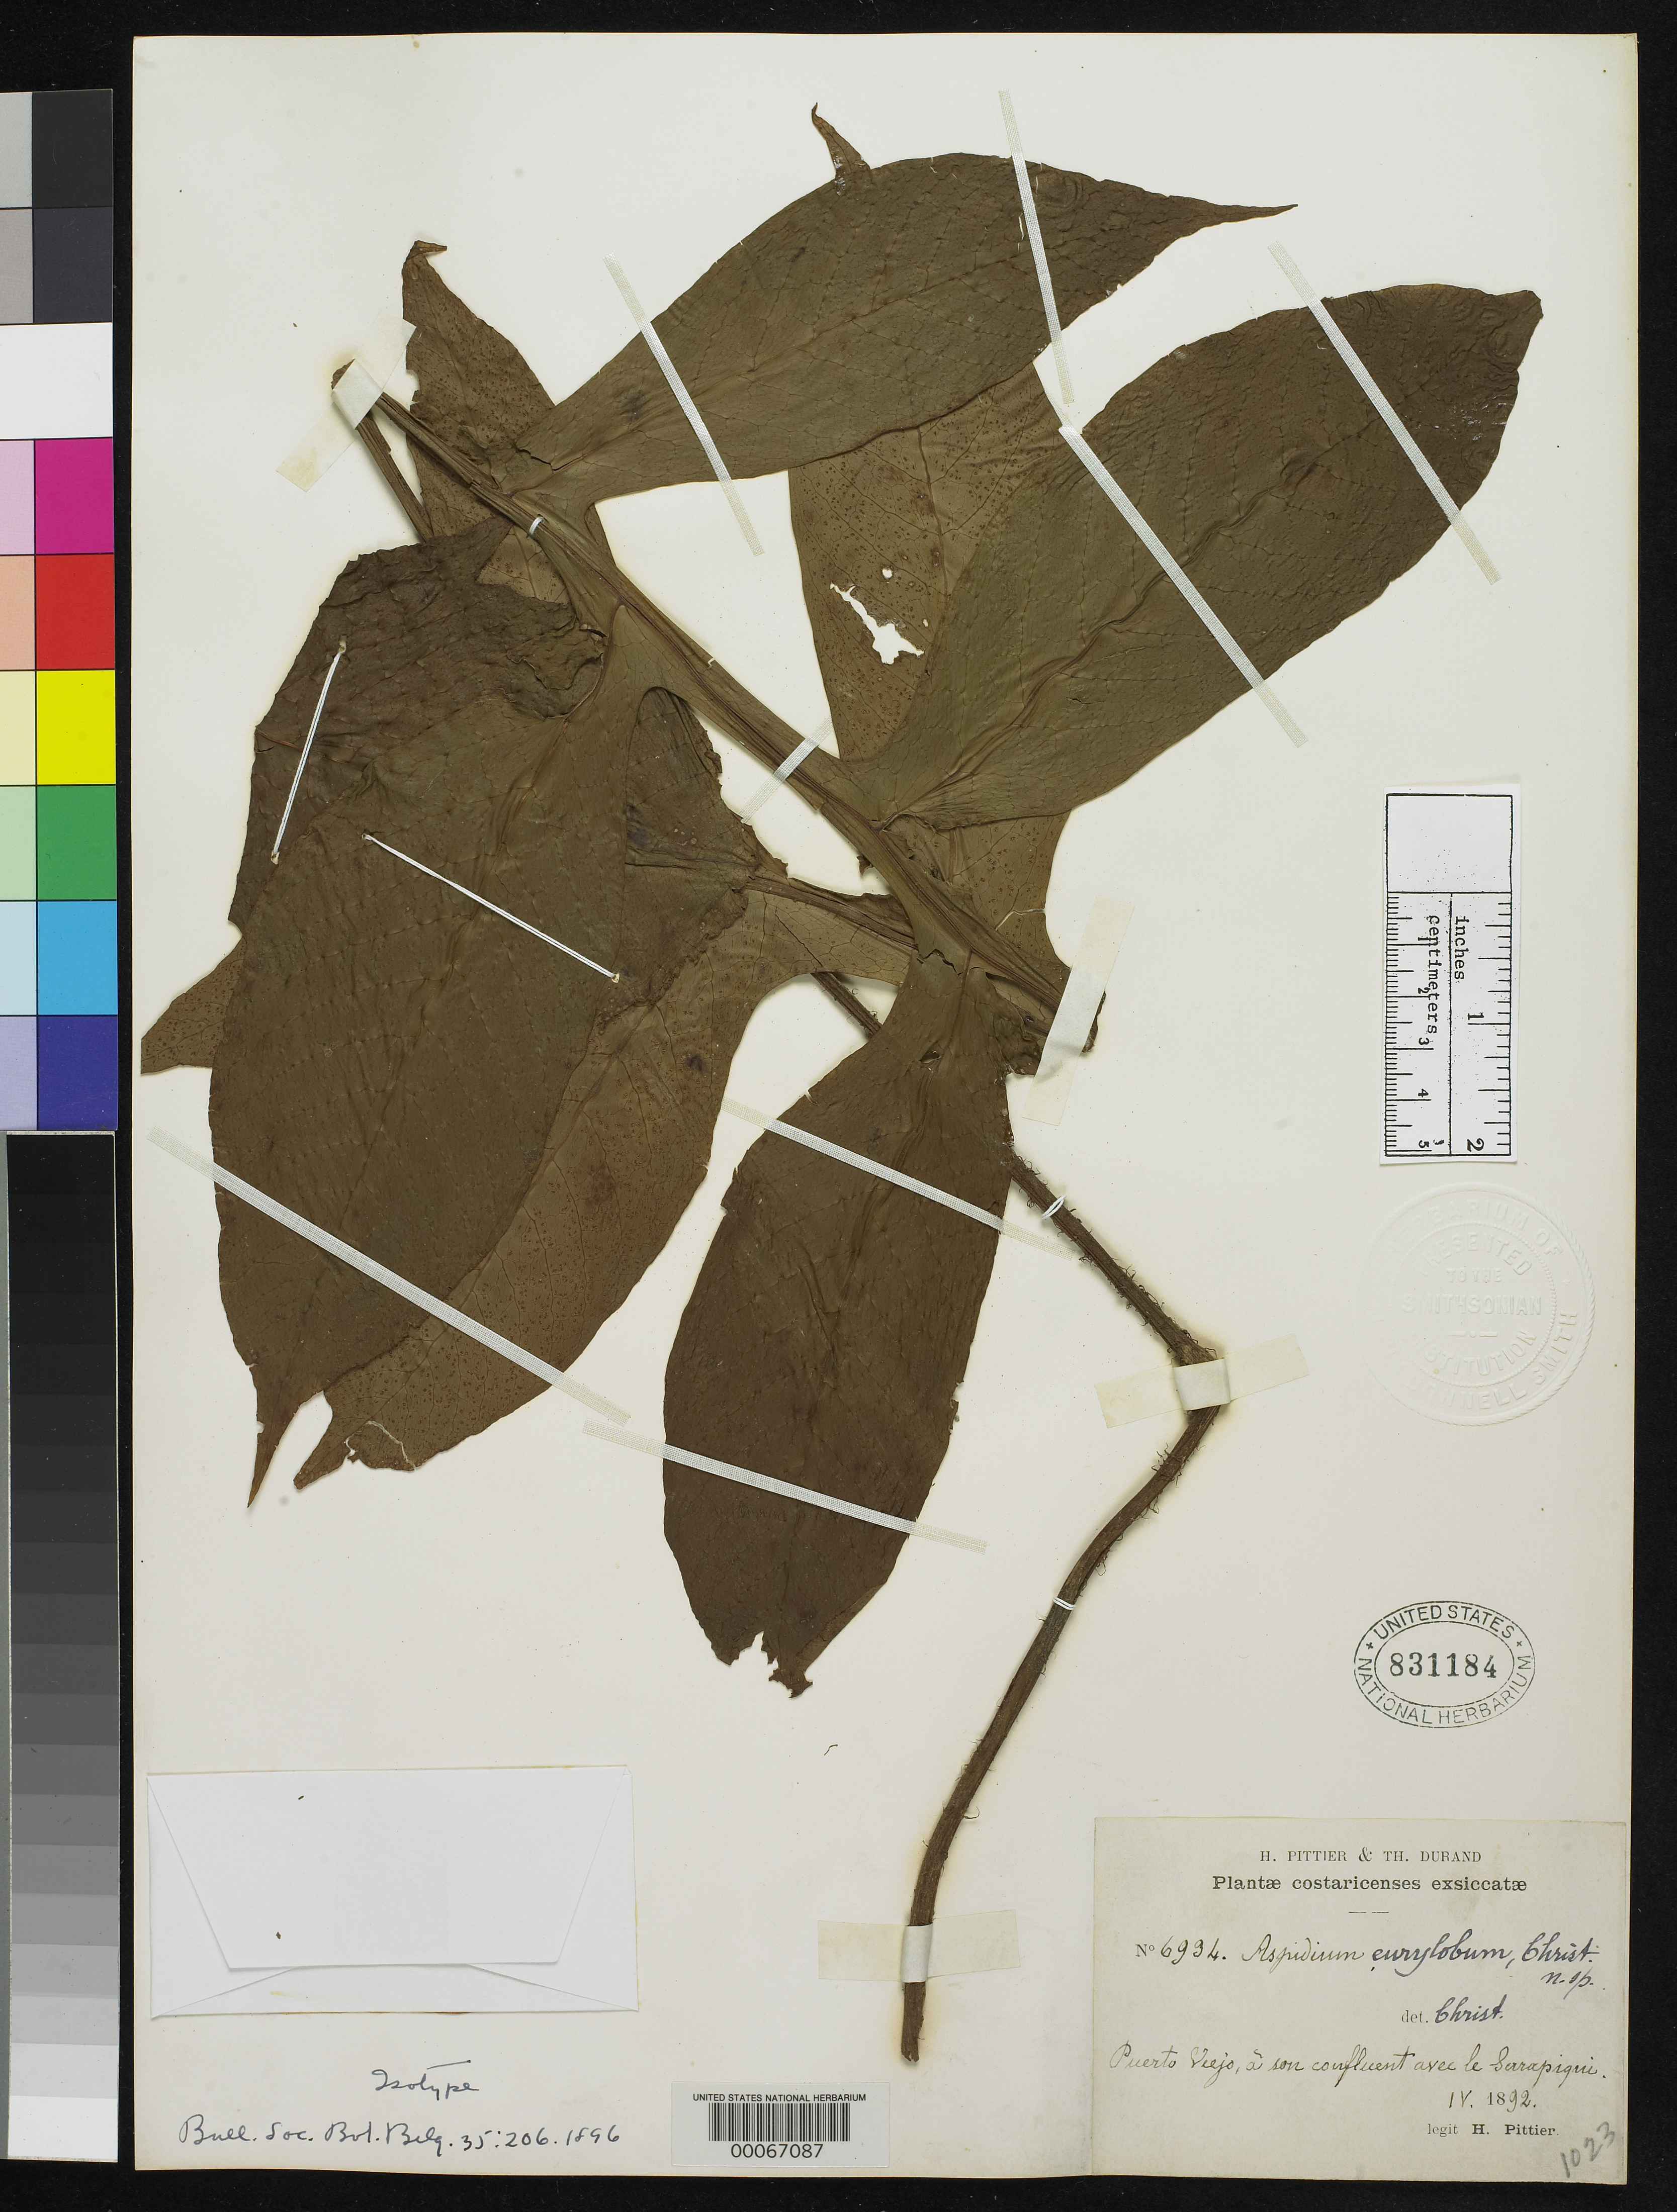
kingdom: Plantae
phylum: Tracheophyta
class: Polypodiopsida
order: Polypodiales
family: Tectariaceae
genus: Aspidium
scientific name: Aspidium eurylobum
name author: Christ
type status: Type Collection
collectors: H. F. Pittier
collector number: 6934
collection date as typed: Apr 1892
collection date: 1892-04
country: Costa Rica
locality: Puerto Veijo, confluent avec le Surapiqui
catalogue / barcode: US 831184